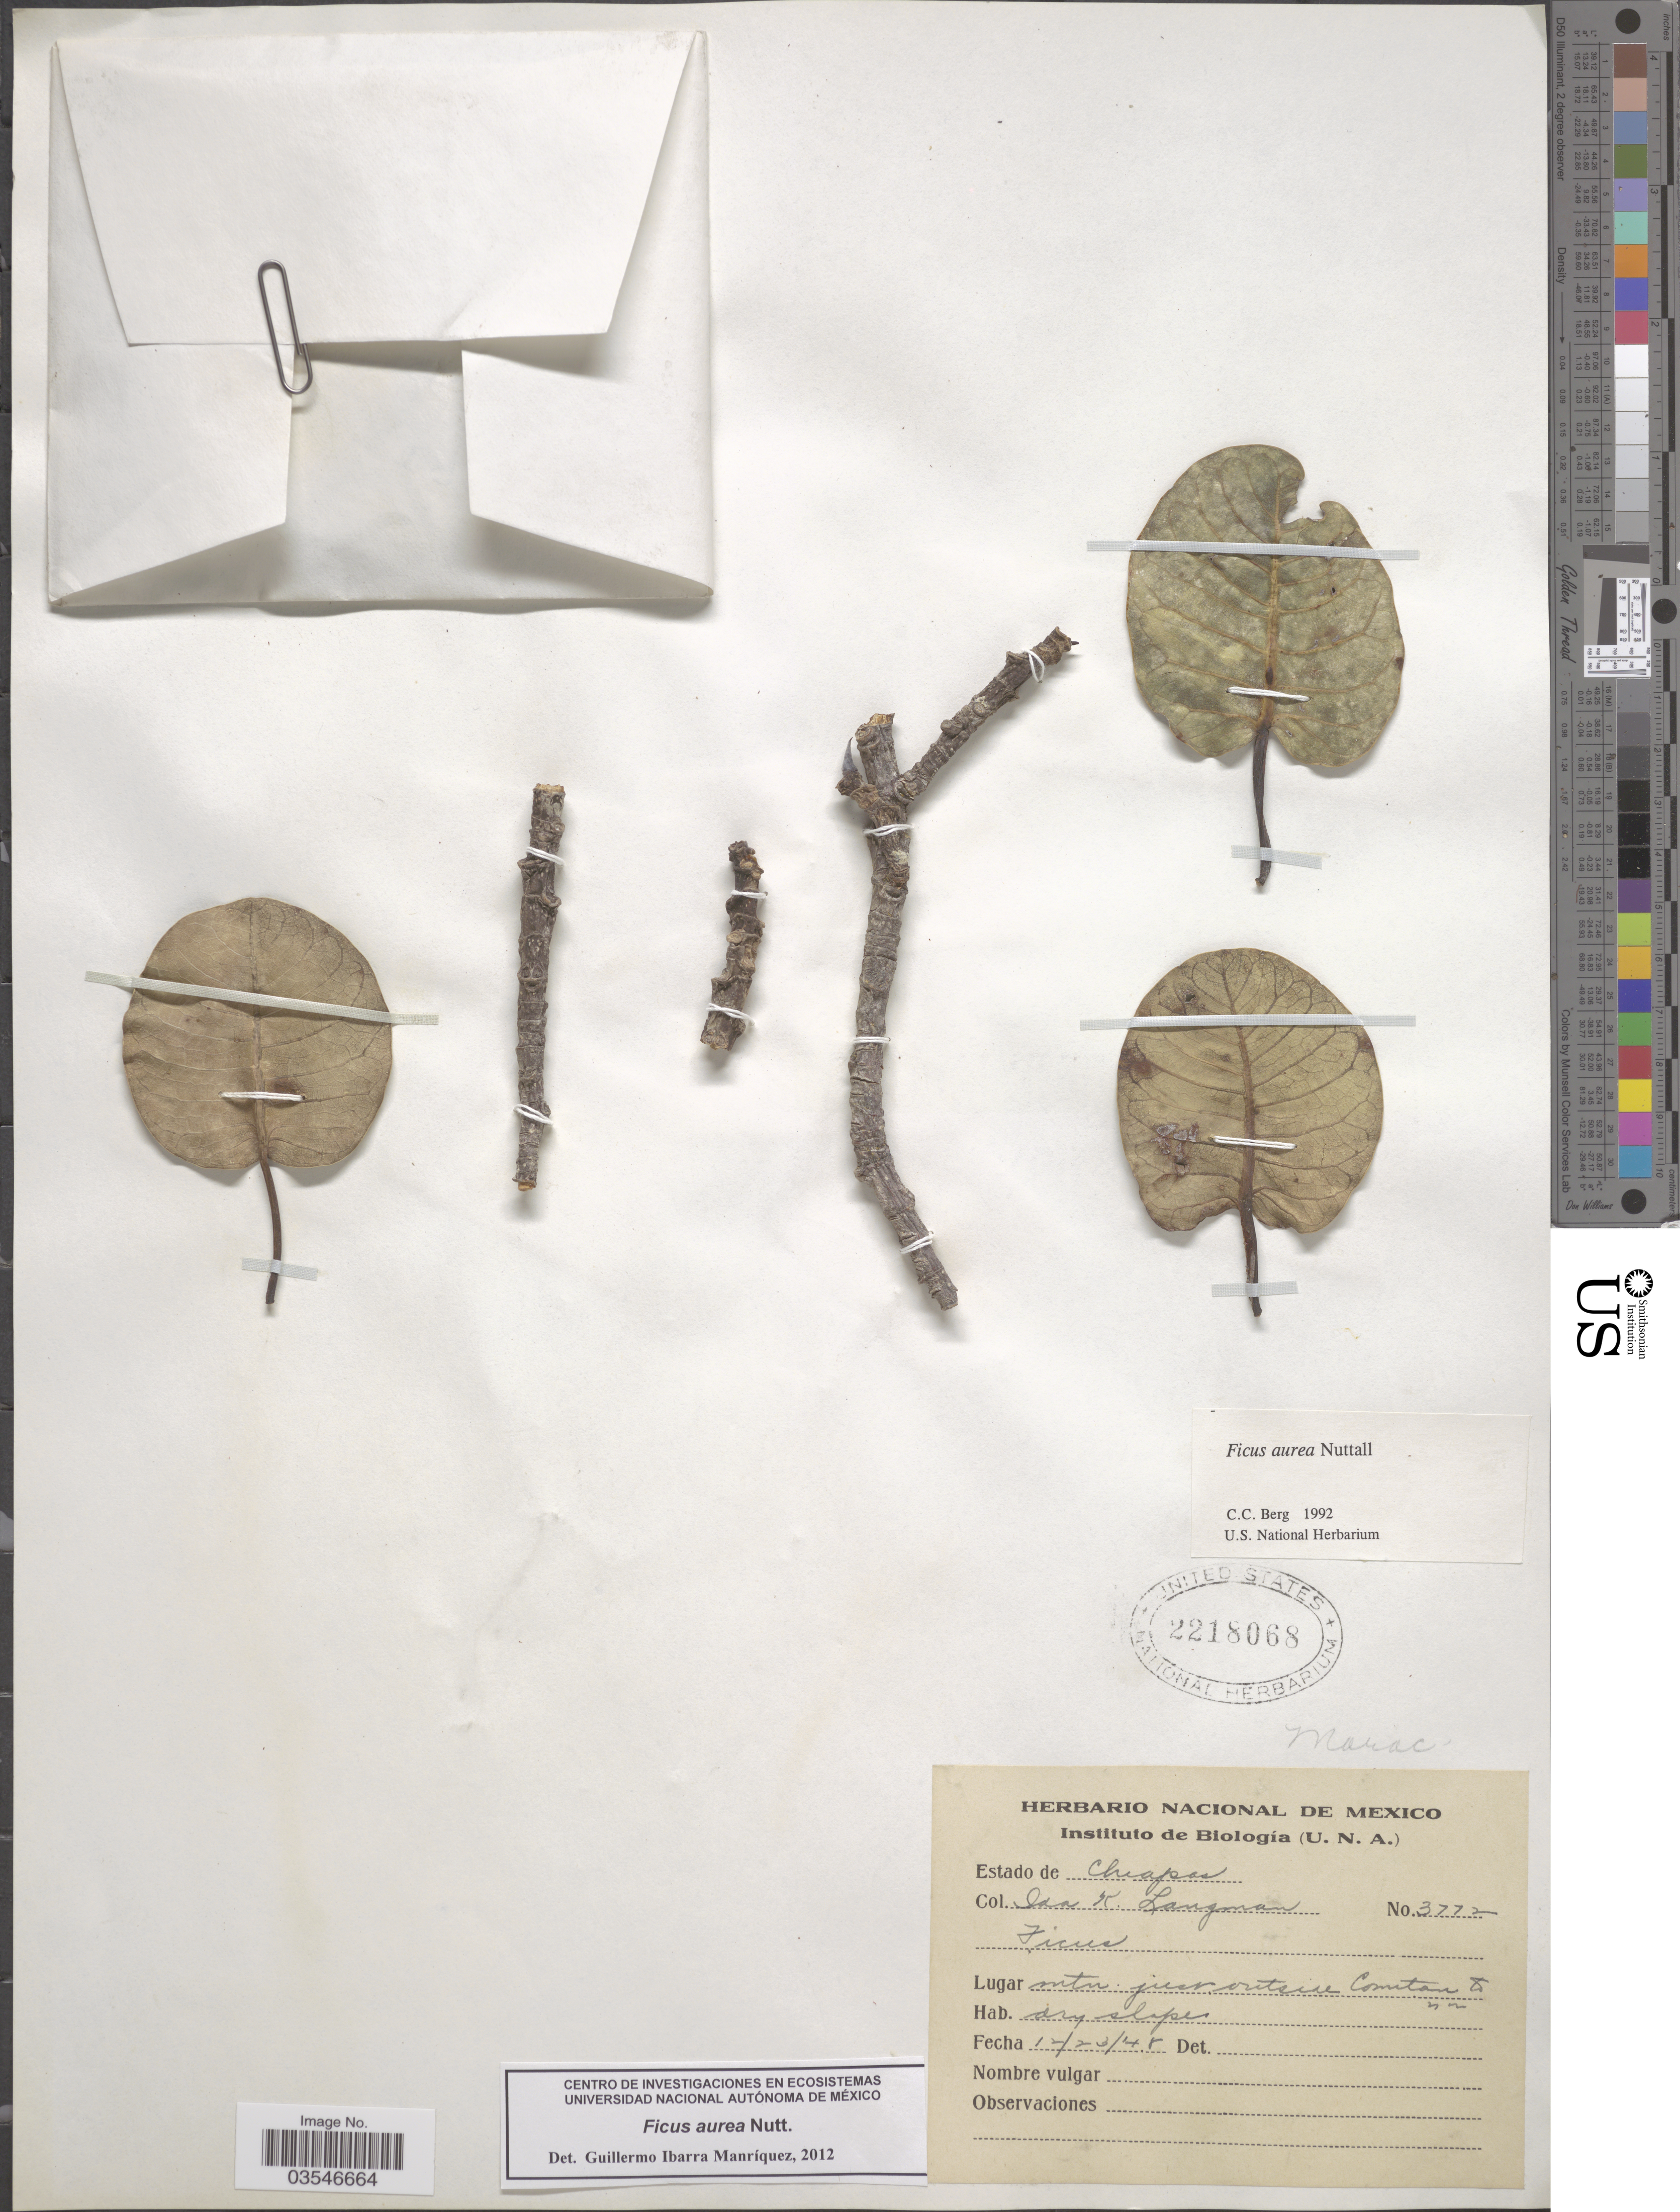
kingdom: Plantae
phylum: Tracheophyta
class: Magnoliopsida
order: Rosales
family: Moraceae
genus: Ficus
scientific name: Ficus aurea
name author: Nutt.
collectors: I. K. Langman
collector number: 3772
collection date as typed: Transcribed d/m/y: 23/12/48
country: Mexico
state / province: Chiapas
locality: Mtn. just outside Comitan to NW.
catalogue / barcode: US 2218068